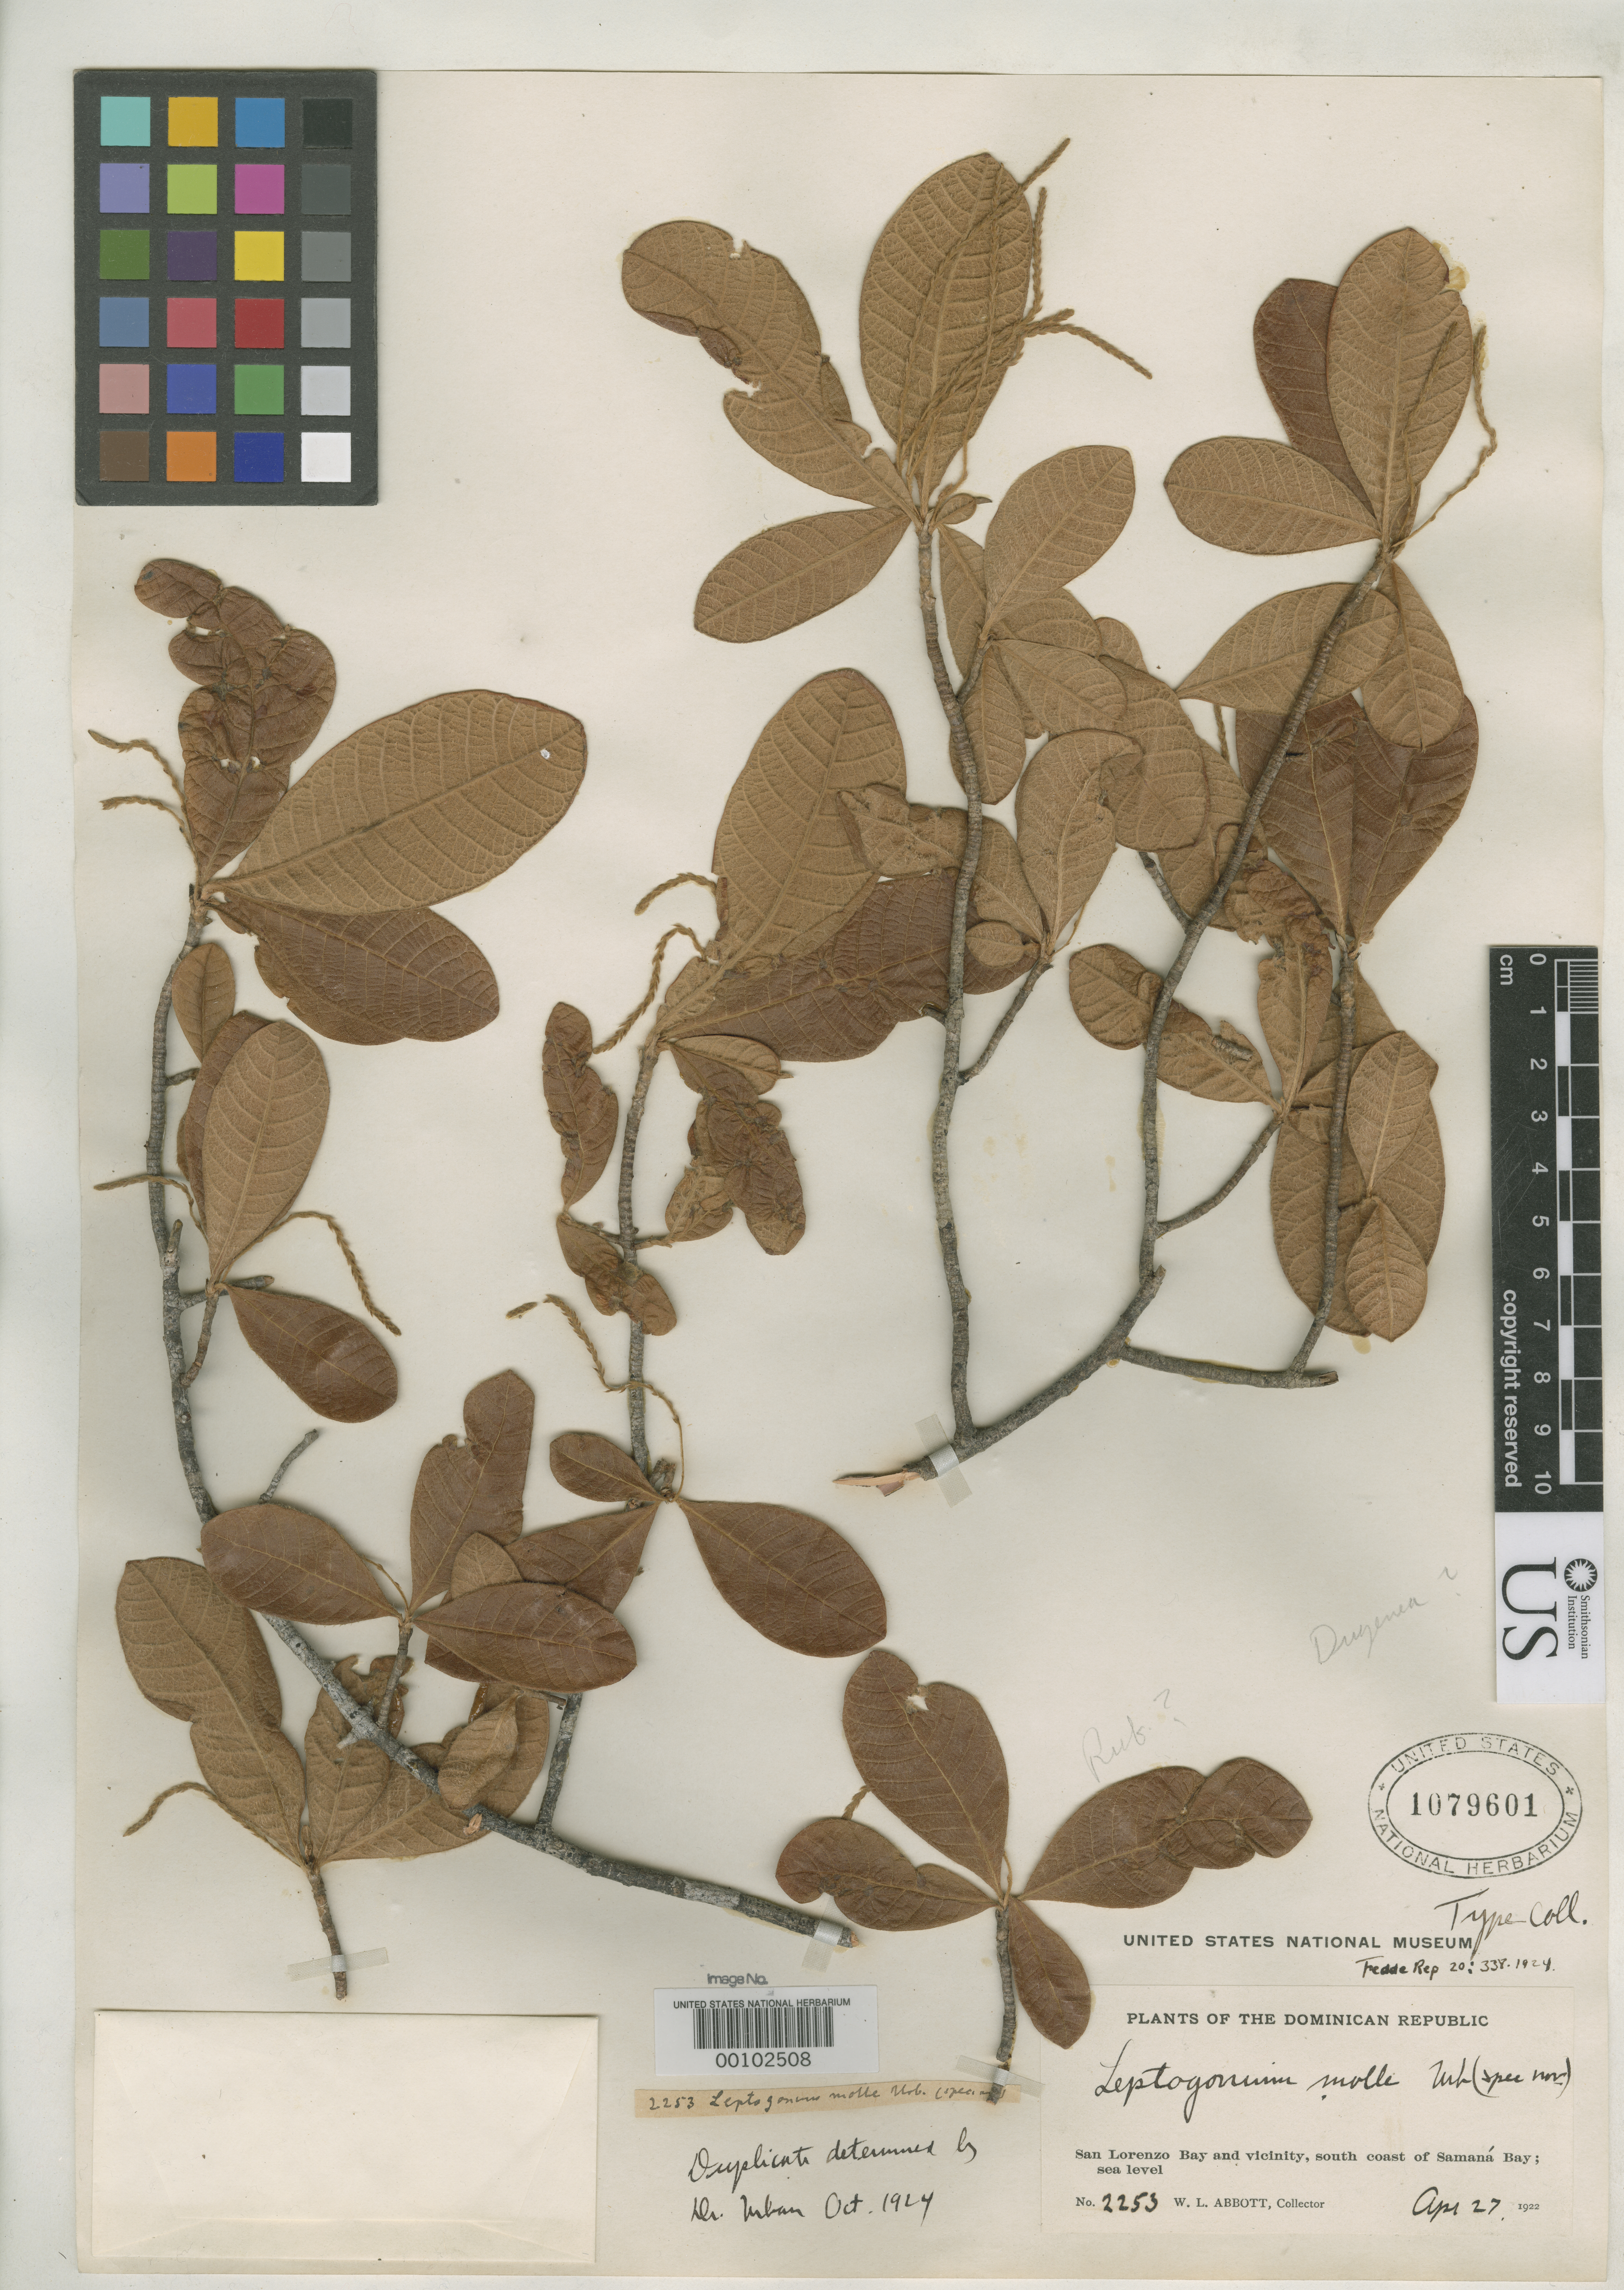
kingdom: Plantae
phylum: Tracheophyta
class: Magnoliopsida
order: Caryophyllales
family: Polygonaceae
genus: Leptogonum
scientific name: Leptogonum molle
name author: Urb.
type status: Isotype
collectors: W. L. Abbott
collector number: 2253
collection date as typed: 27 Apr 1922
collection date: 1922-04-27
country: Dominican Republic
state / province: Samaná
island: Hispaniola Island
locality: San Lorenzo.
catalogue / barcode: US 1079601